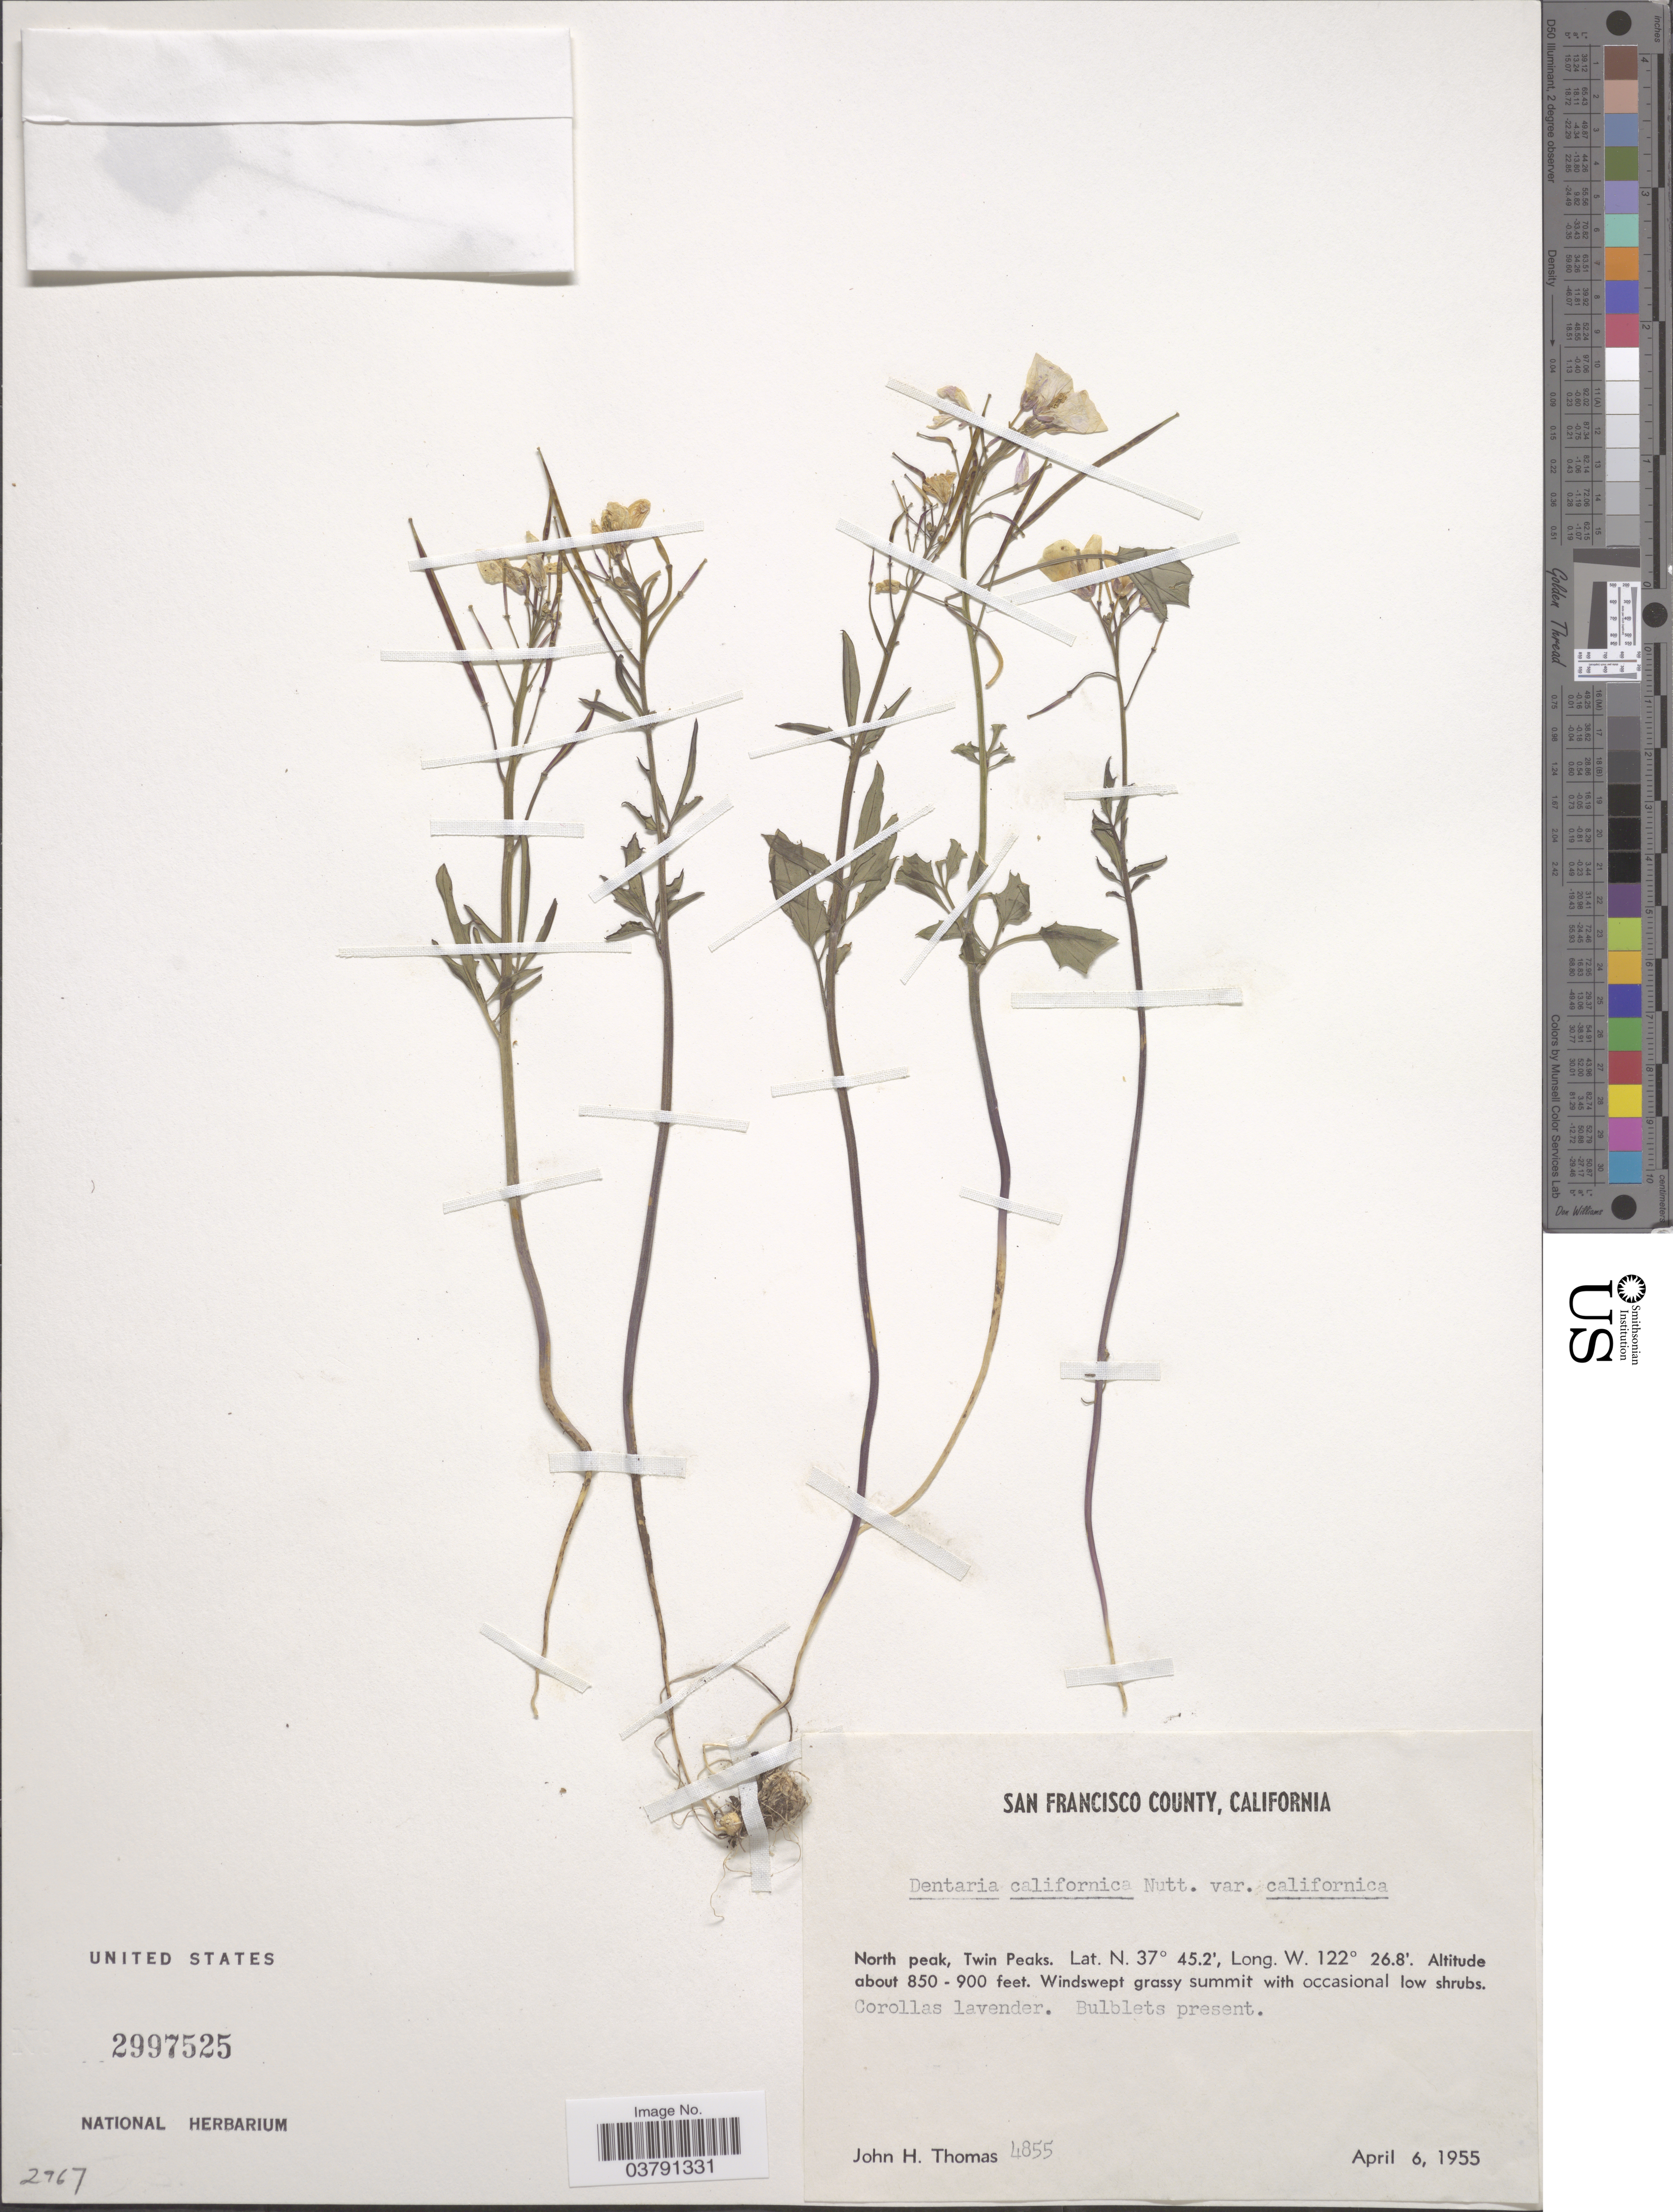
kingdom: Plantae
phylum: Tracheophyta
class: Magnoliopsida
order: Brassicales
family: Brassicaceae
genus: Dentaria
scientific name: Dentaria californica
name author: Nutt.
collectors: J. H. Thomas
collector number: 4855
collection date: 1955-04-06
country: United States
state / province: California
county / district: San Francisco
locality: San Francisco County. North peak, Twin peaks.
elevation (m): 259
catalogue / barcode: US 2997525